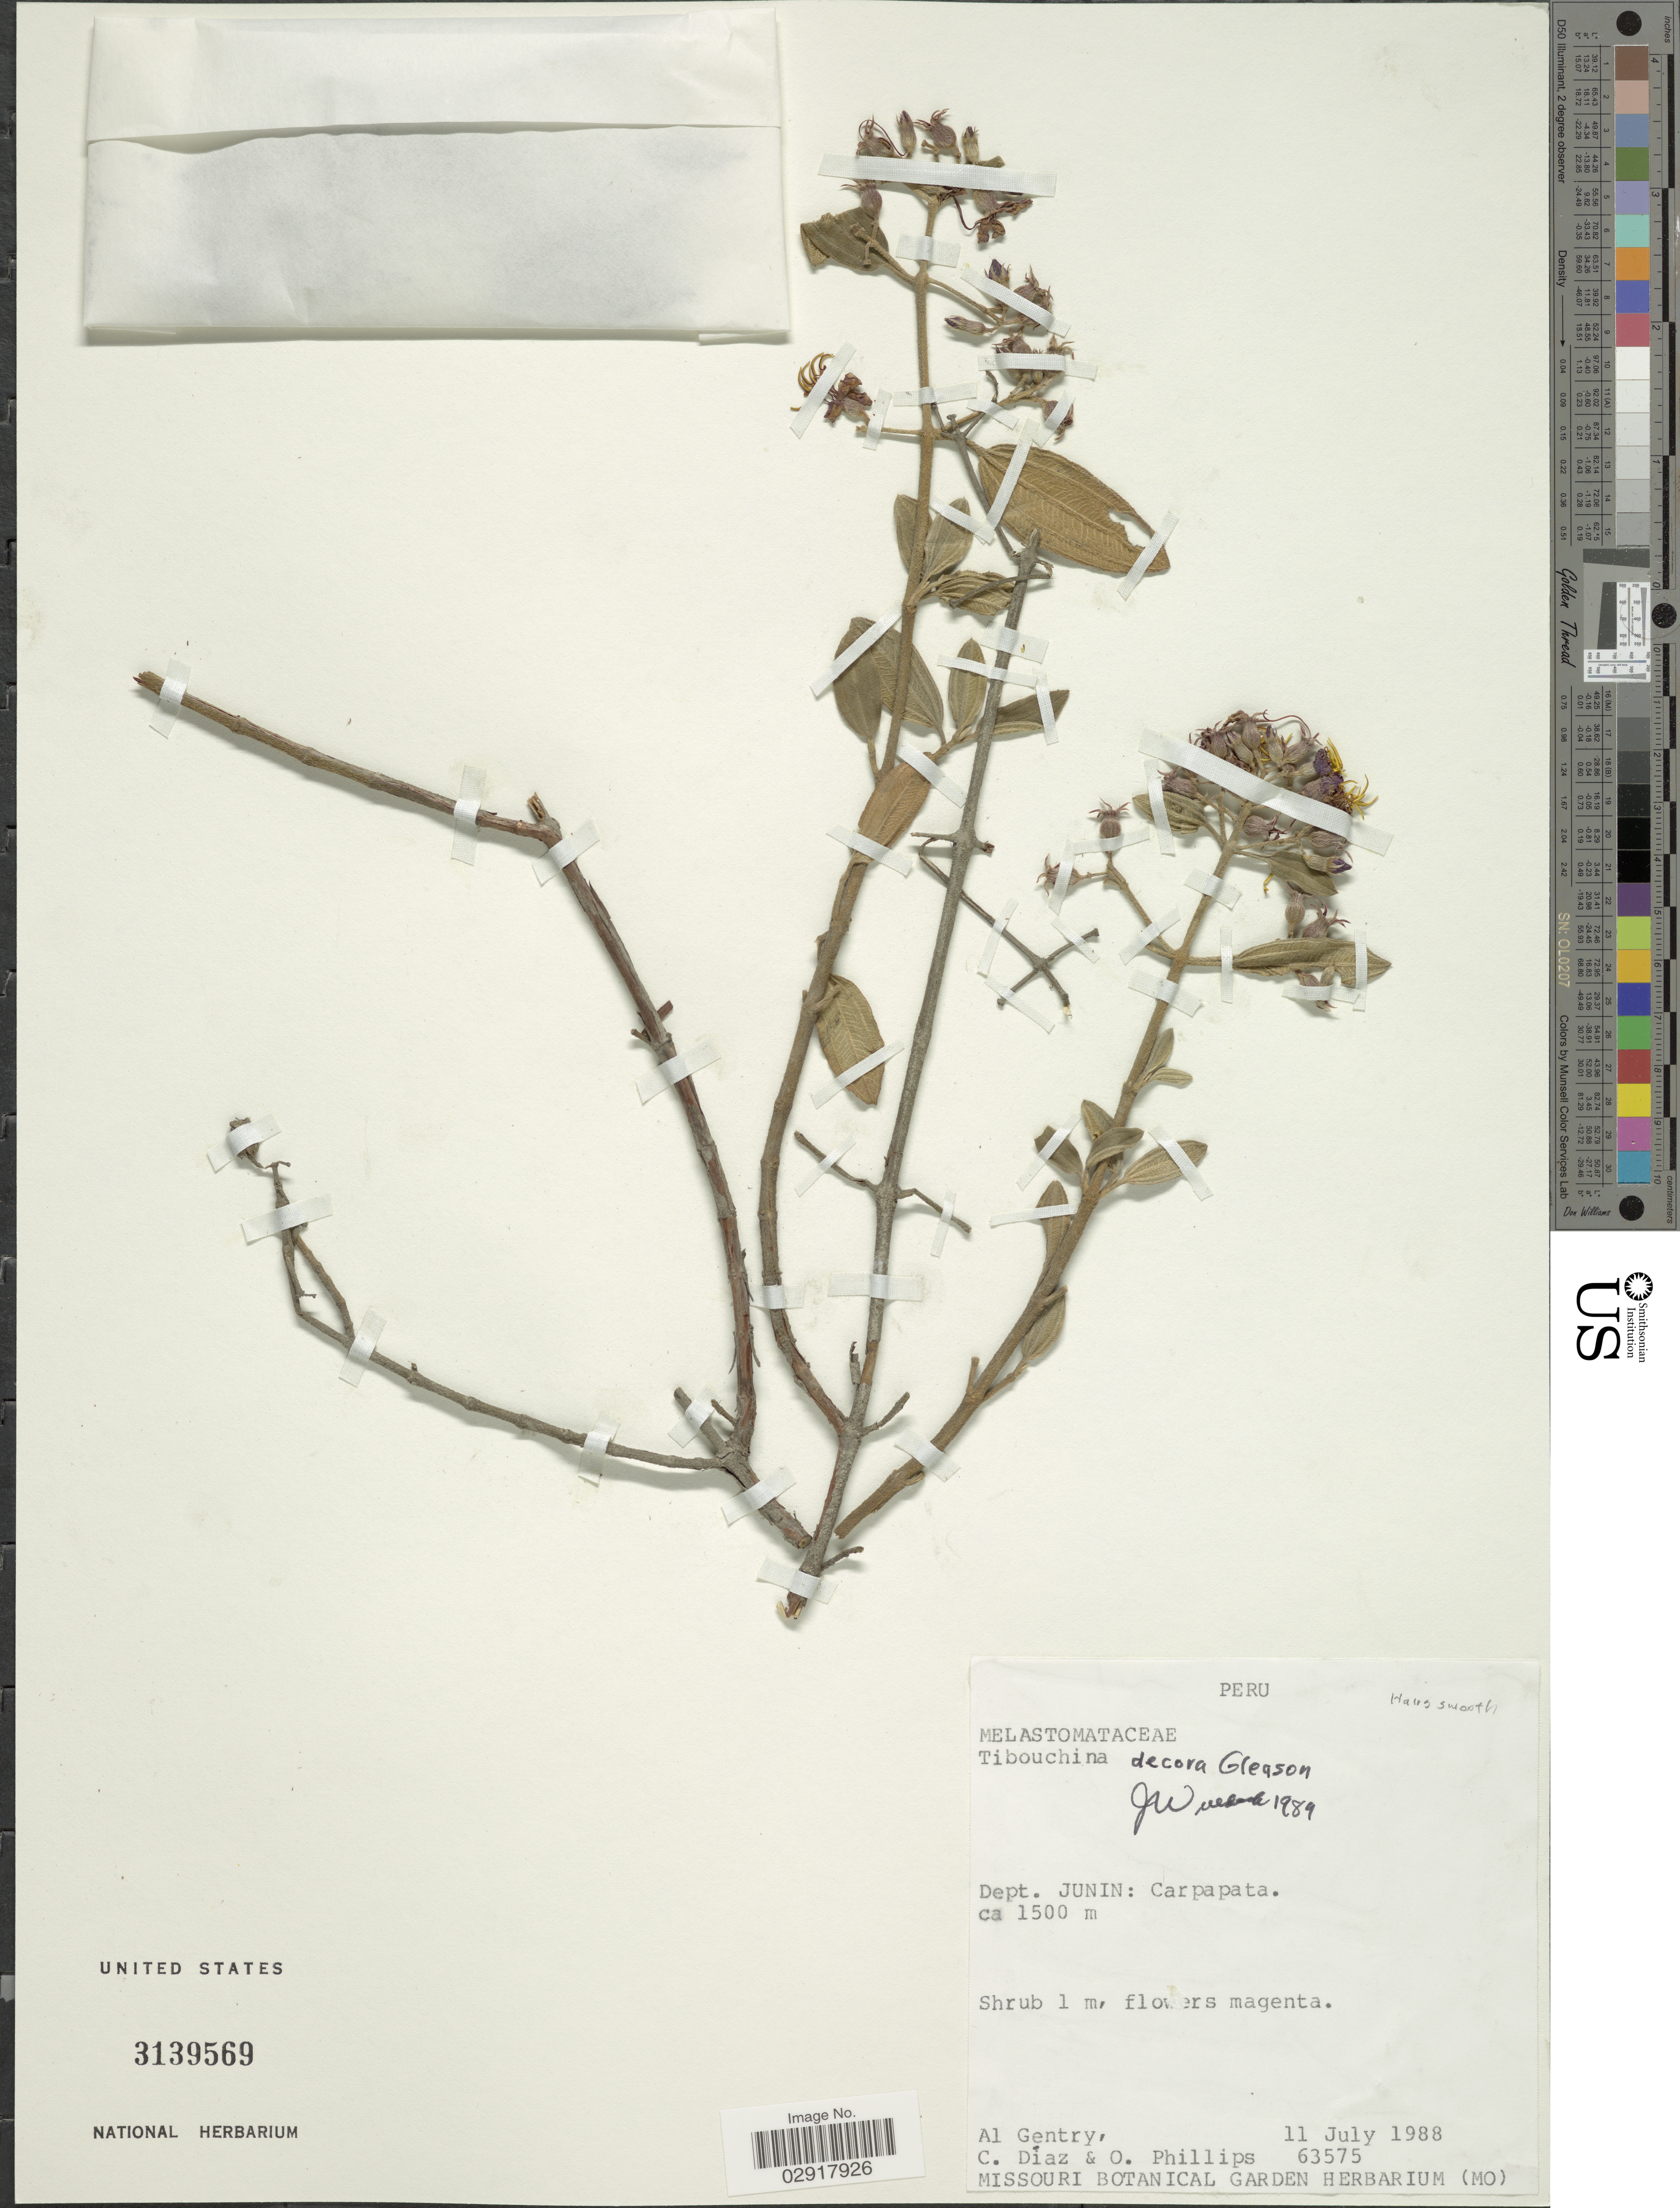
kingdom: Plantae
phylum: Tracheophyta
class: Magnoliopsida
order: Myrtales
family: Melastomataceae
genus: Chaetogastra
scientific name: Chaetogastra decora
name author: (Gleason) P.J.F. Guim. & Michelang.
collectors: A. H. Gentry, C. Díaz & O. Phillips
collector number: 63575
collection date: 1988-07-11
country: Peru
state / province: Junín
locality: Dept. Junin: Carpapata.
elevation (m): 1500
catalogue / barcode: US 3139569